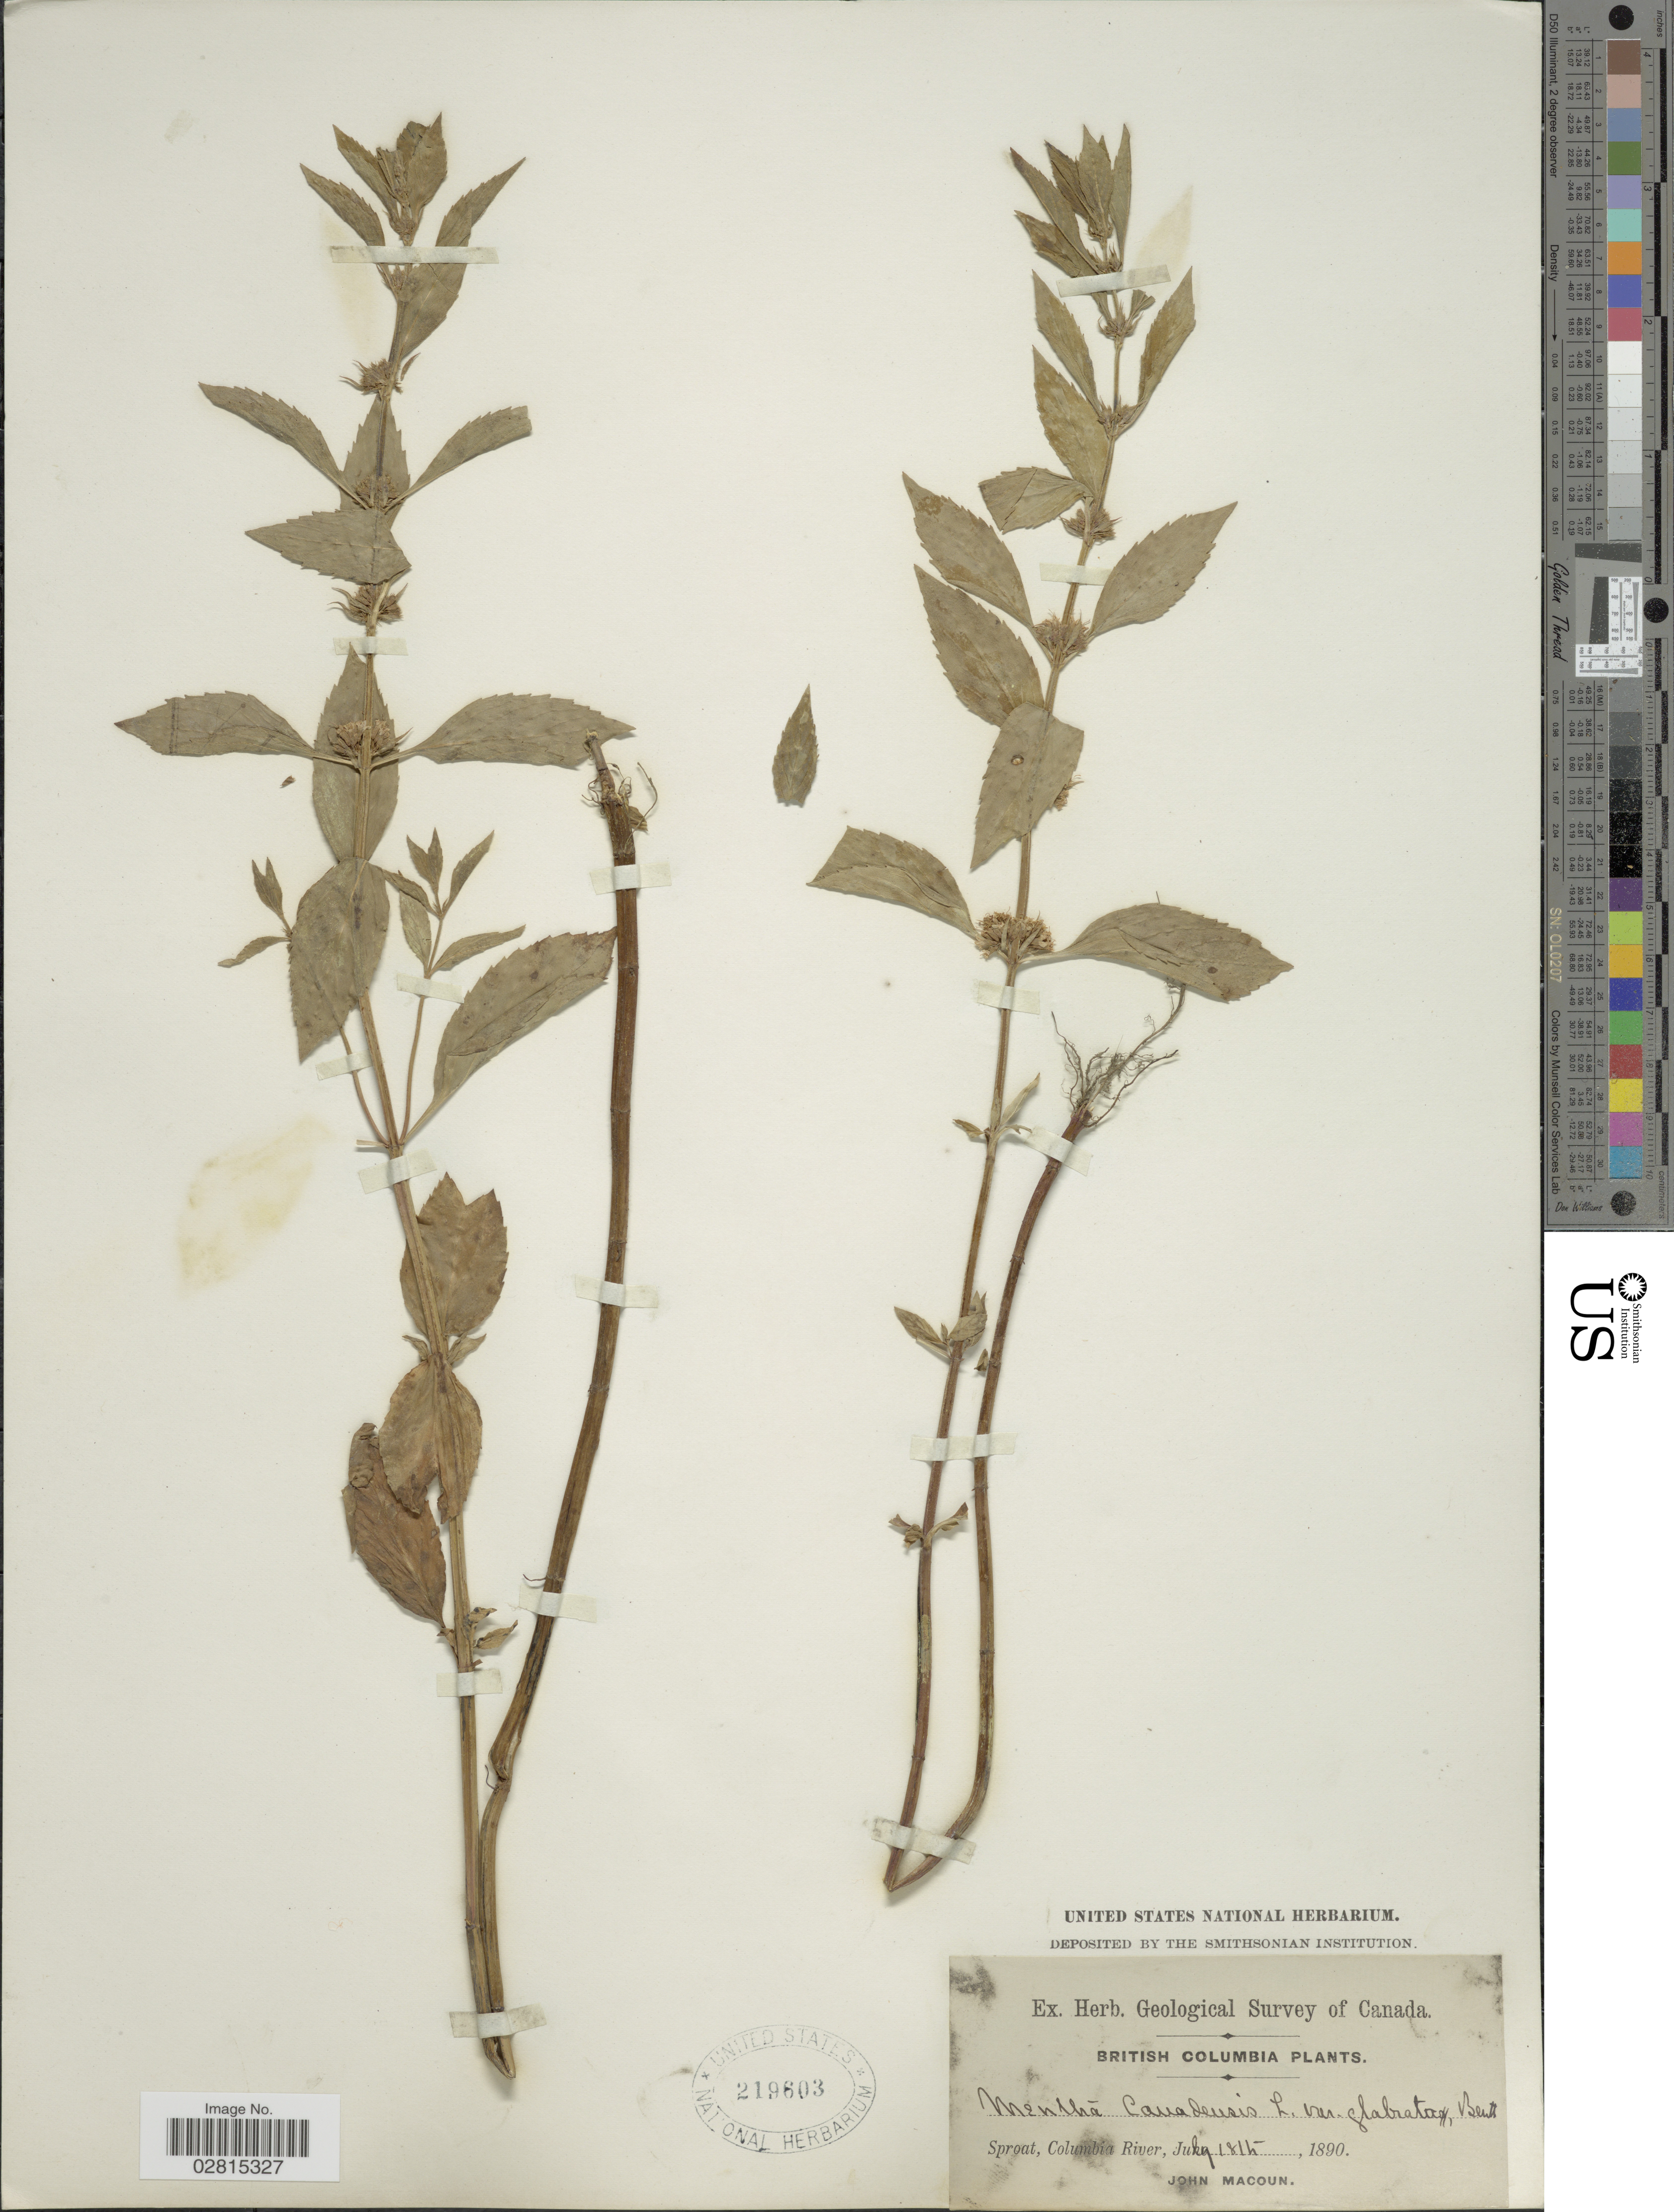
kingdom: Plantae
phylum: Tracheophyta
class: Magnoliopsida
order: Lamiales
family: Lamiaceae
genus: Mentha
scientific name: Mentha canadensis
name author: L.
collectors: J. Macoun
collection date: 1890-07-18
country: Canada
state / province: British Columbia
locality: Sproat, Columbia River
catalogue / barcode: US 219603